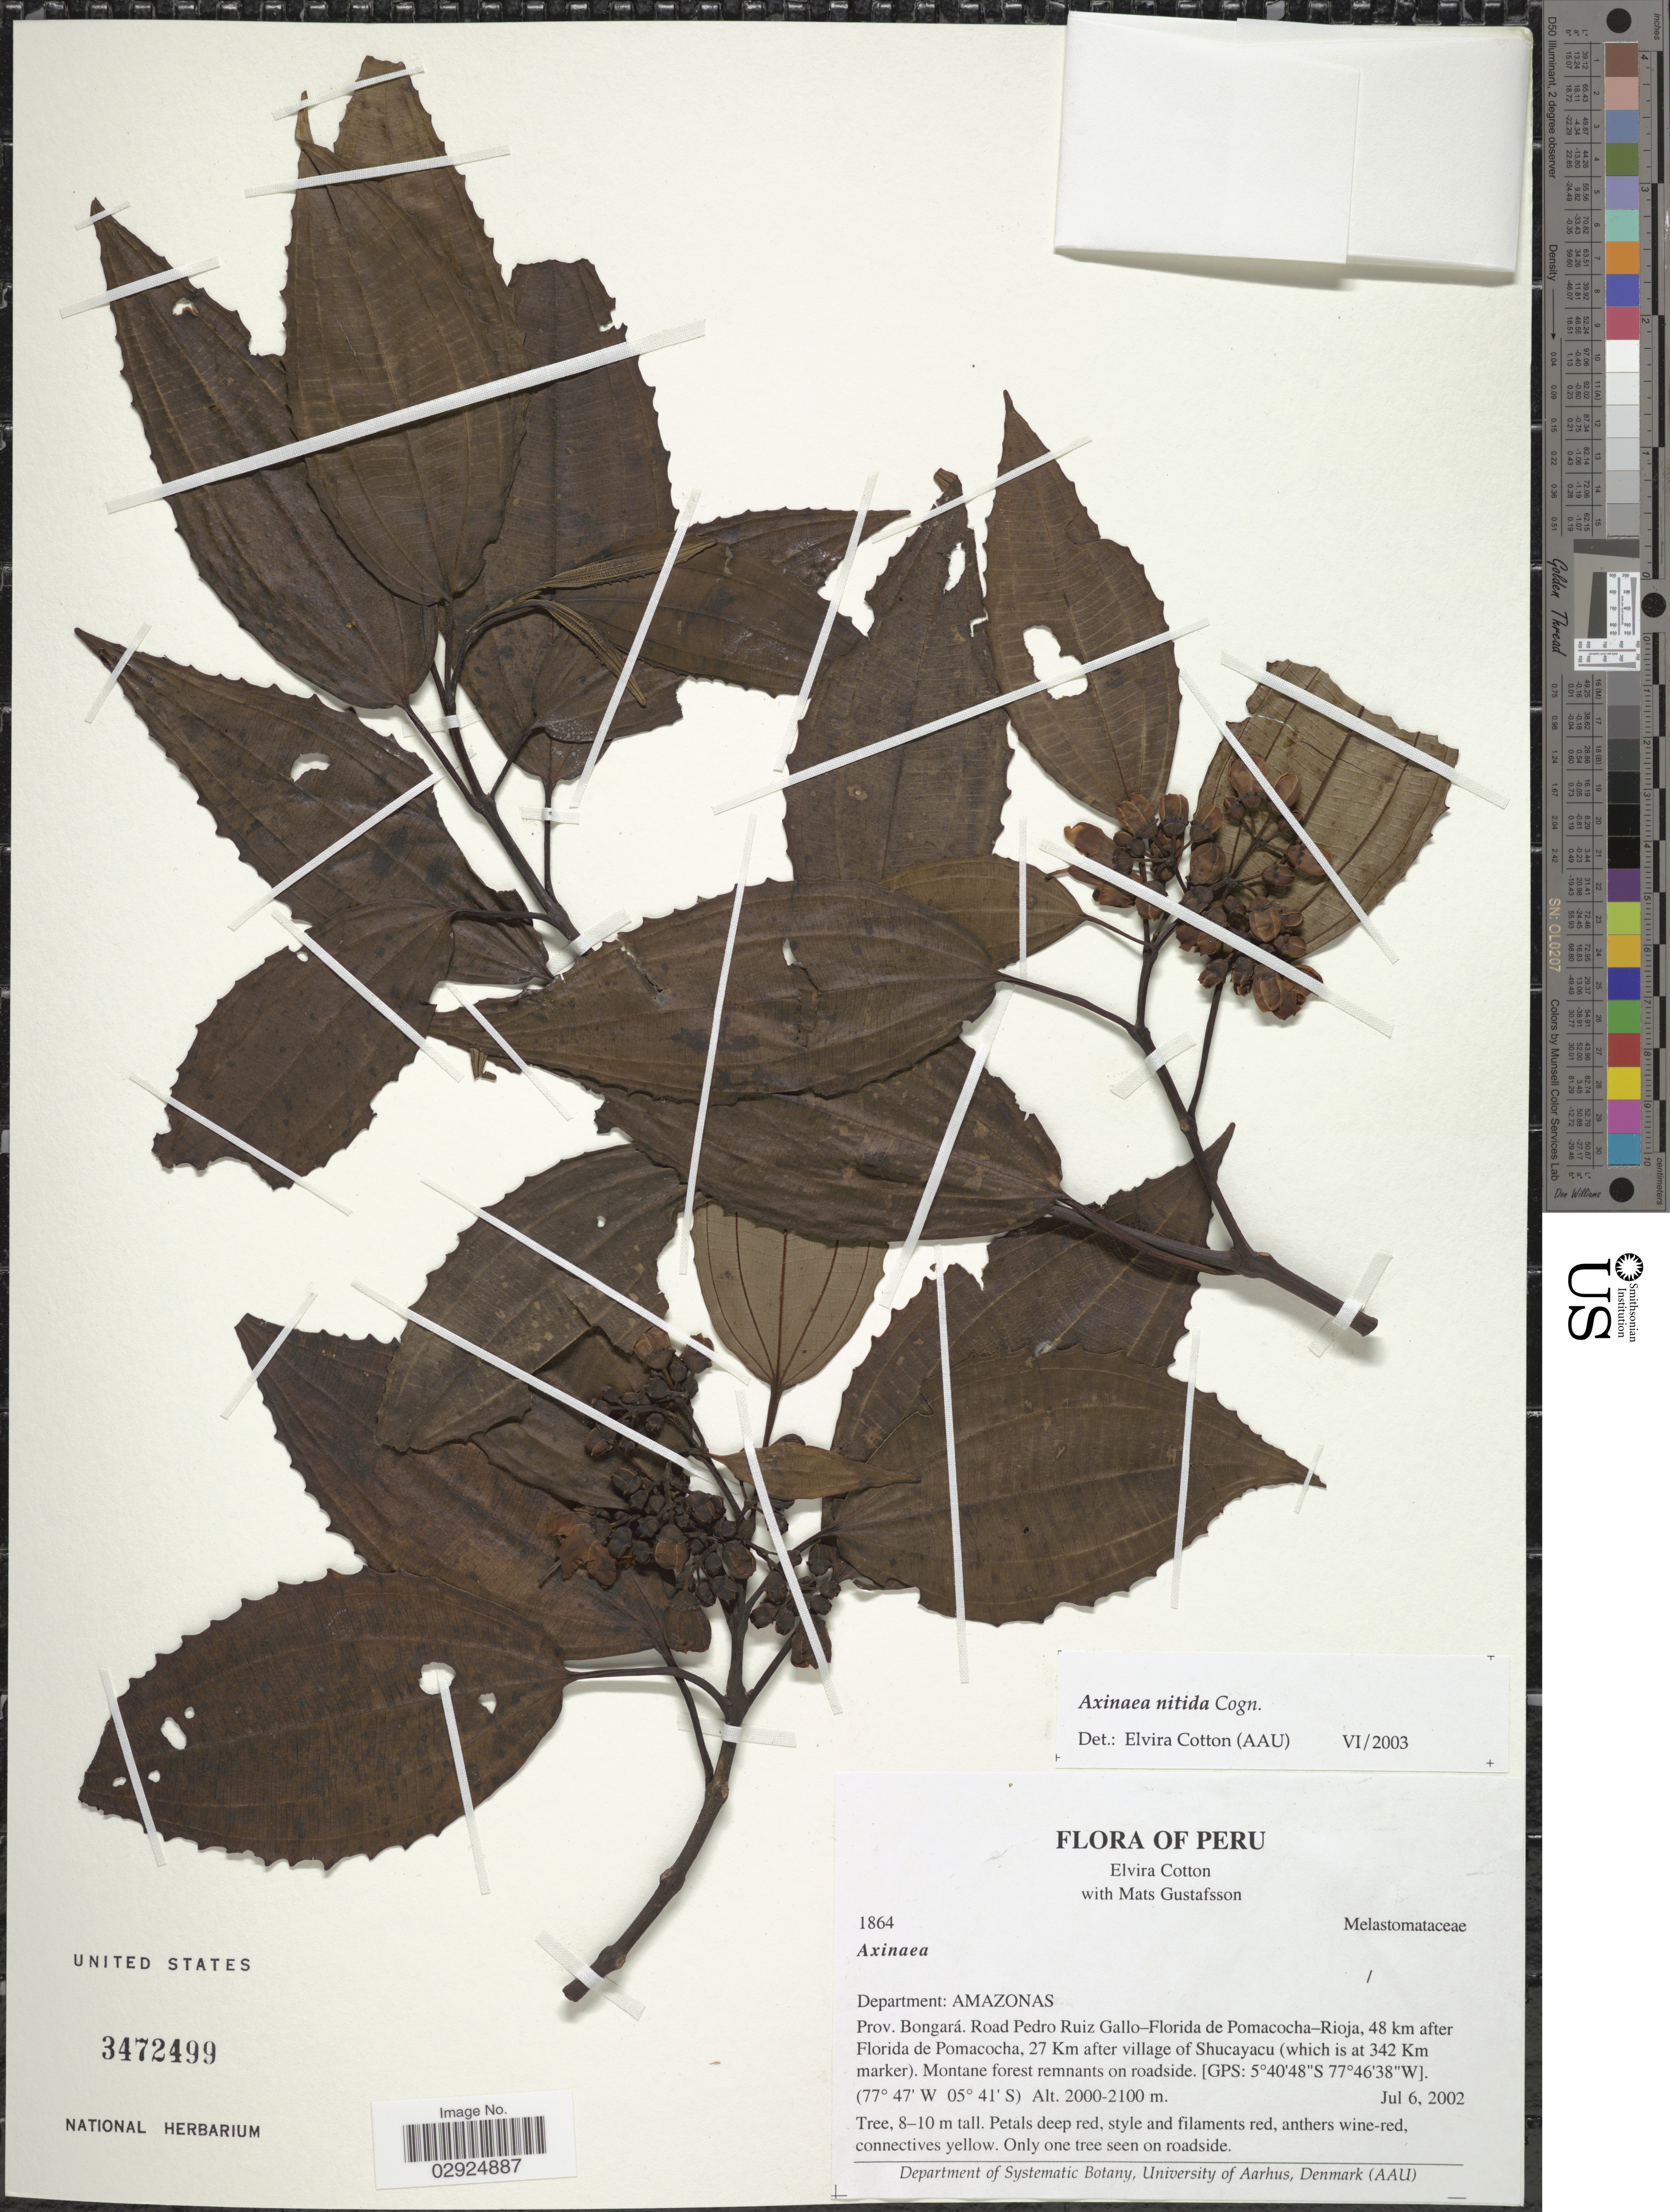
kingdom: Plantae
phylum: Tracheophyta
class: Magnoliopsida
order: Myrtales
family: Melastomataceae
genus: Axinaea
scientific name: Axinaea nitida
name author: Cogn.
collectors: E. Cotton & M. H. Gustafsson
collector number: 1864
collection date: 2002-07-06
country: Peru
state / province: Amazonas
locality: Department: Amazonas, Prov. Bongará, Road Pedro Ruiz-Florida de Pomacocha-Rioja, 48 km after Florida de Pomacocha, 27 Km after village of Shucayacu (which is at 342 Km marker).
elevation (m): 2000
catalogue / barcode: US 3472499